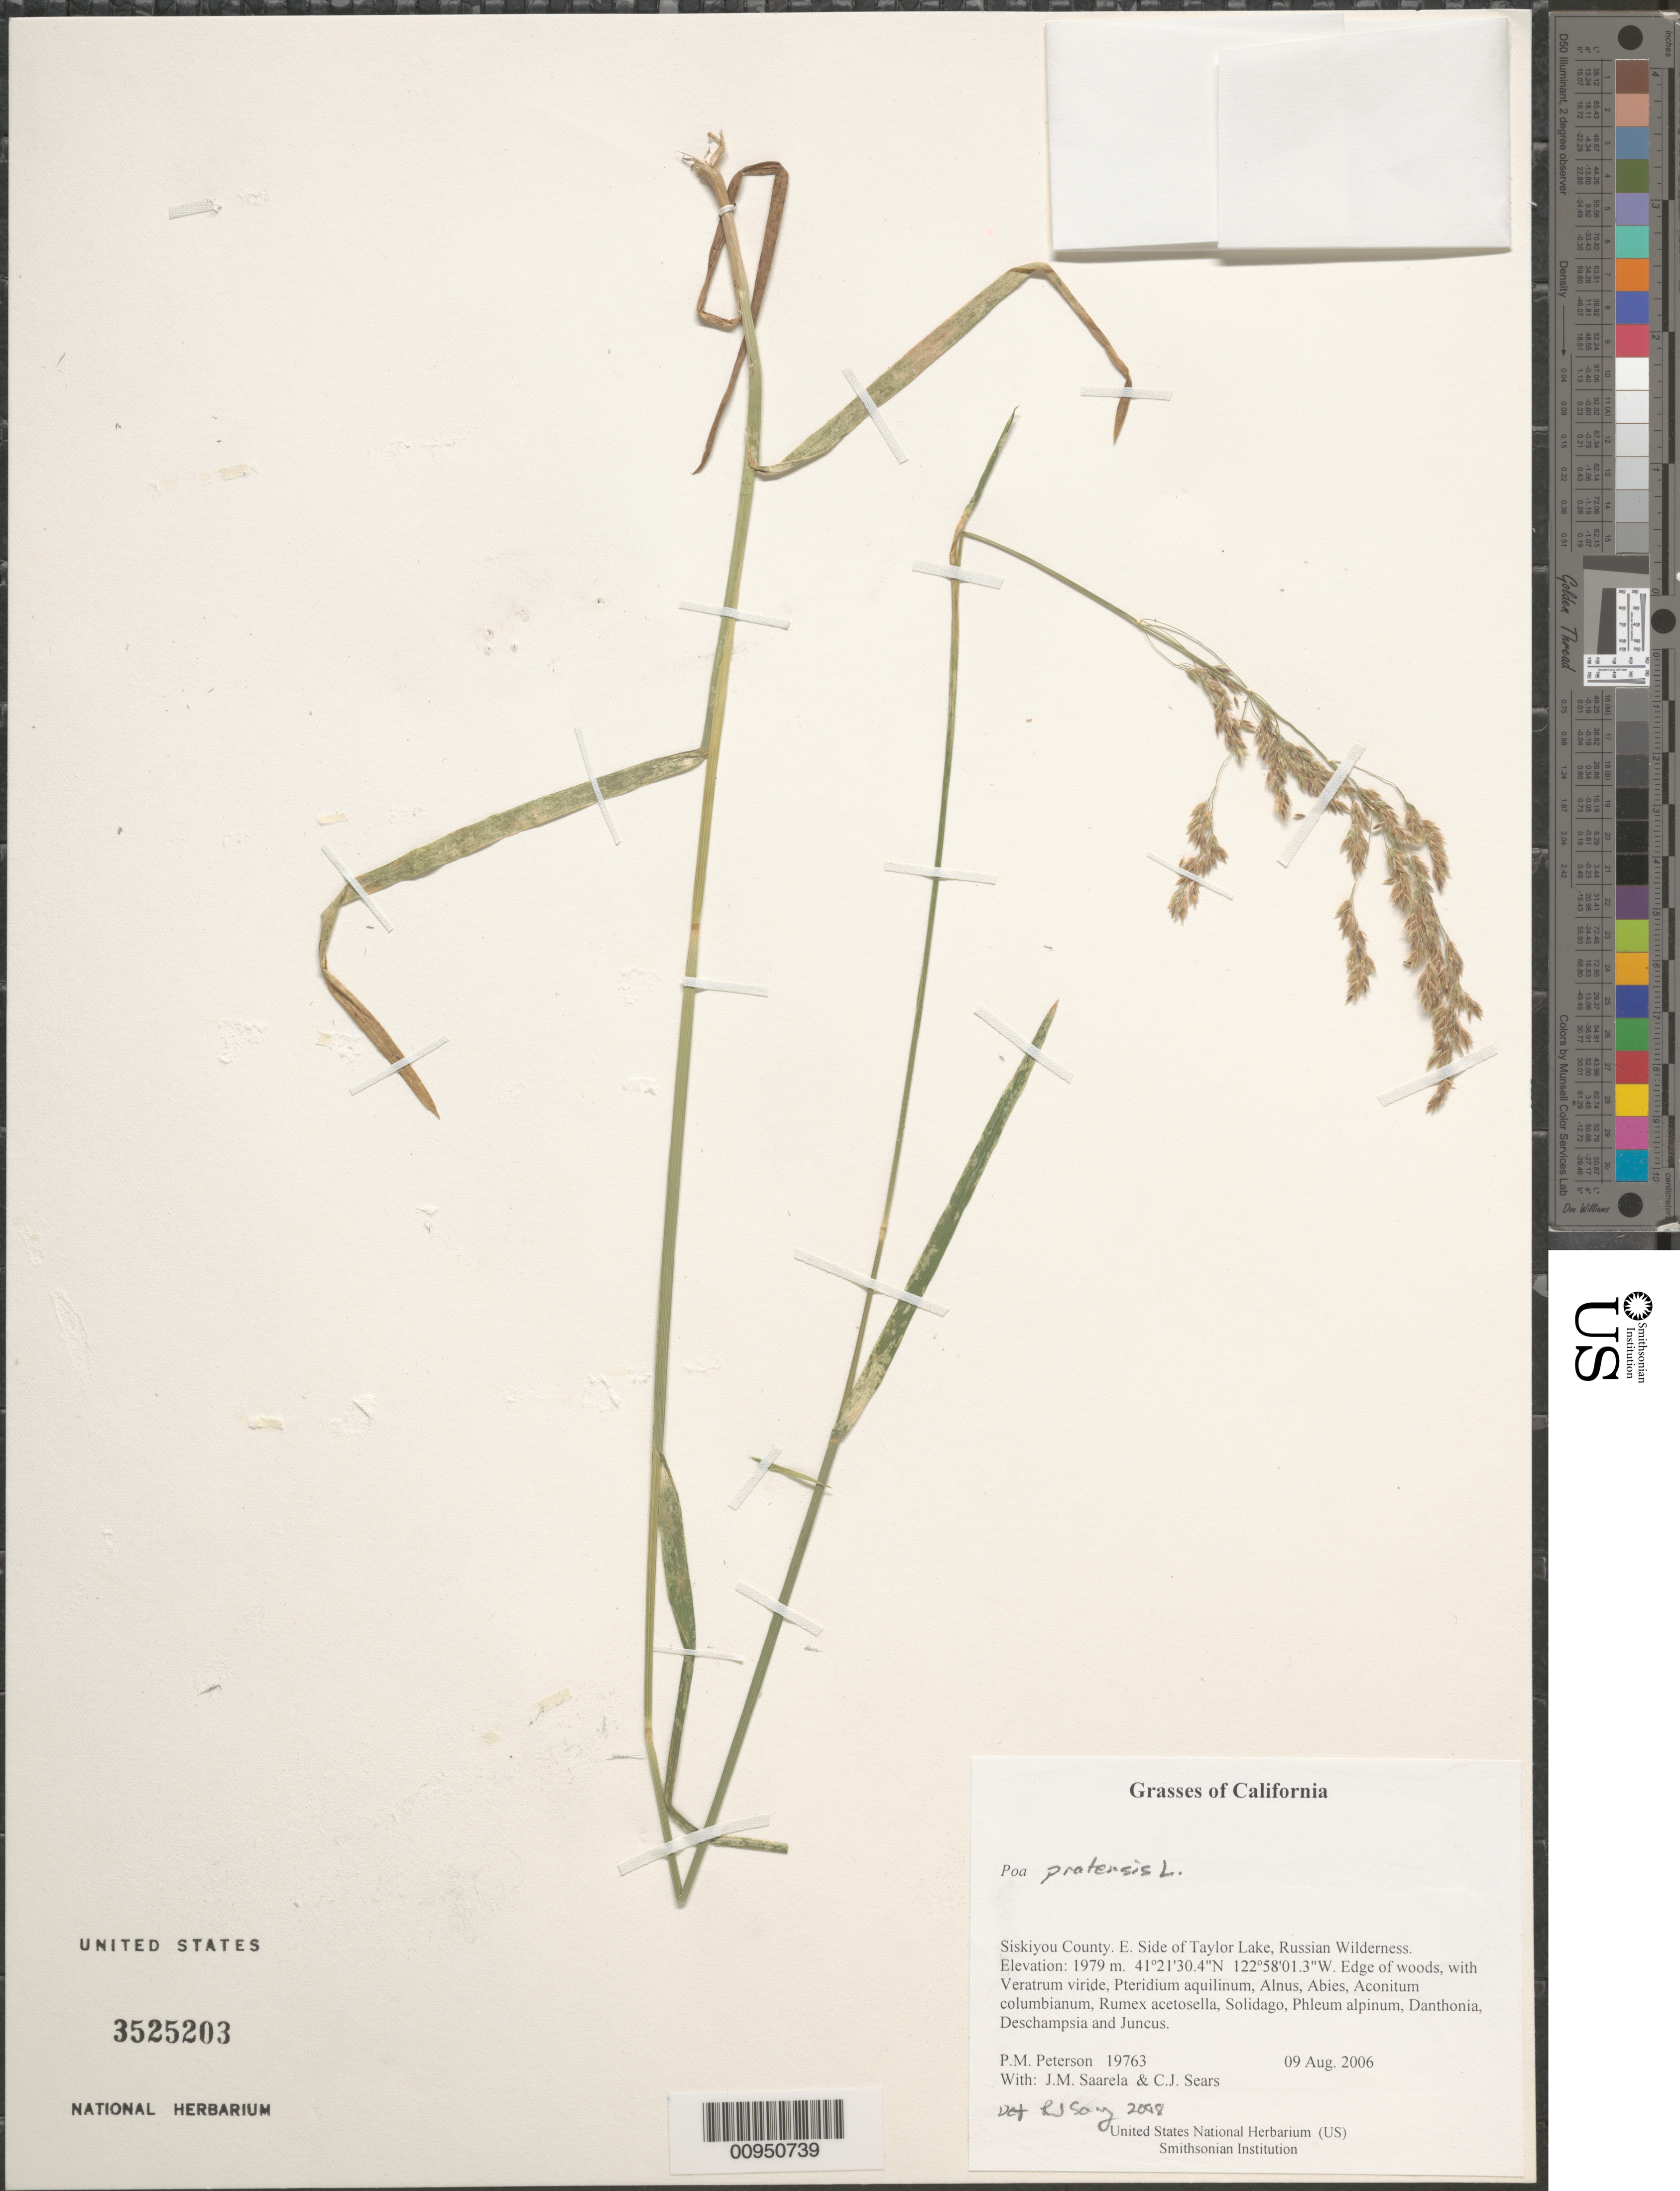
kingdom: Plantae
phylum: Tracheophyta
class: Liliopsida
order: Poales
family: Poaceae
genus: Poa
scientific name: Poa pratensis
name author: L.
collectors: P. M. Peterson, J. Saarela & C. Sears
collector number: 19763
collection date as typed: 09 Aug 2006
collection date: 2006-08-09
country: United States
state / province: California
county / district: Siskiyou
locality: E. Side of Taylor Lake, Russian Wilderness.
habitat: Edge of woods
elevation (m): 1979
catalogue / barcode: US 3525203